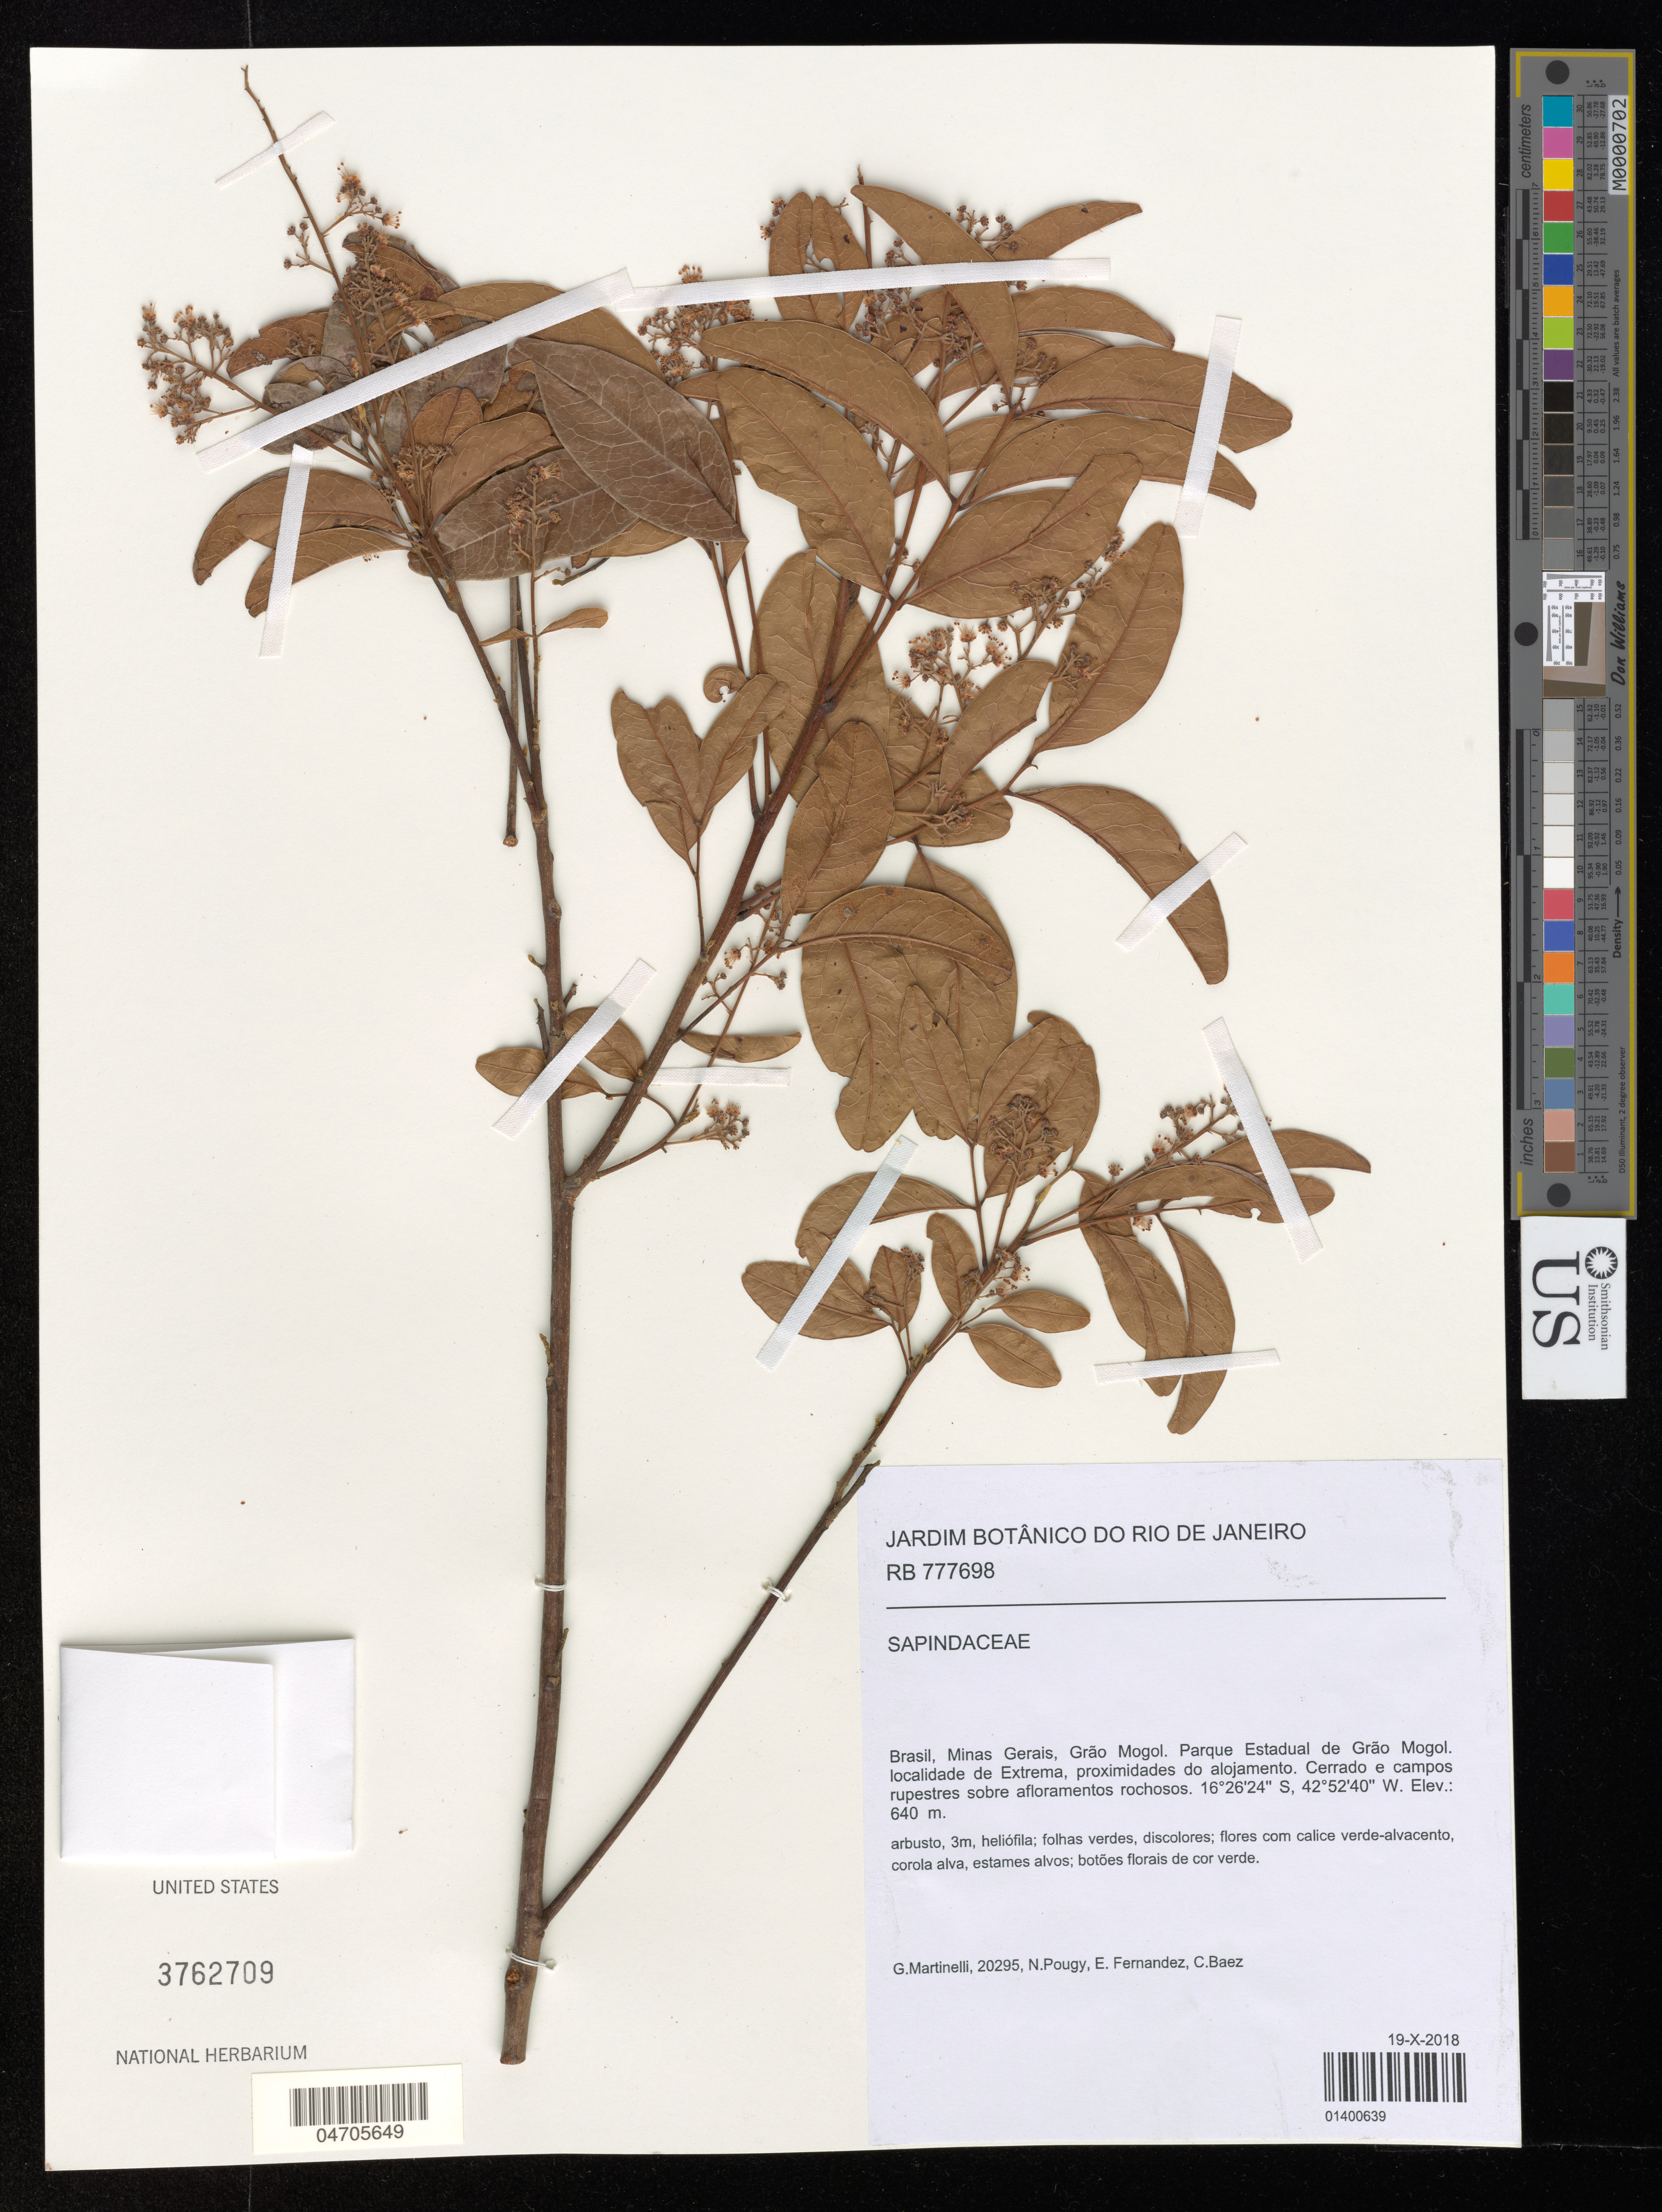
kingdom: Plantae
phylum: Tracheophyta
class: Magnoliopsida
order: Sapindales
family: Sapindaceae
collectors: G. Martinelli, N. Pougy, E. Fernandez & C. Baez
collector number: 20295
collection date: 2018-10-19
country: Brazil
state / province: Minas Gerais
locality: Grão Mogol. Parque Estadual de Grão Mogol. localidade de Extrema, proximidades do alojamento. Cerrado e campos rupestres sobre afloramentos rochosos.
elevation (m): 640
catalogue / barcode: US 3762709